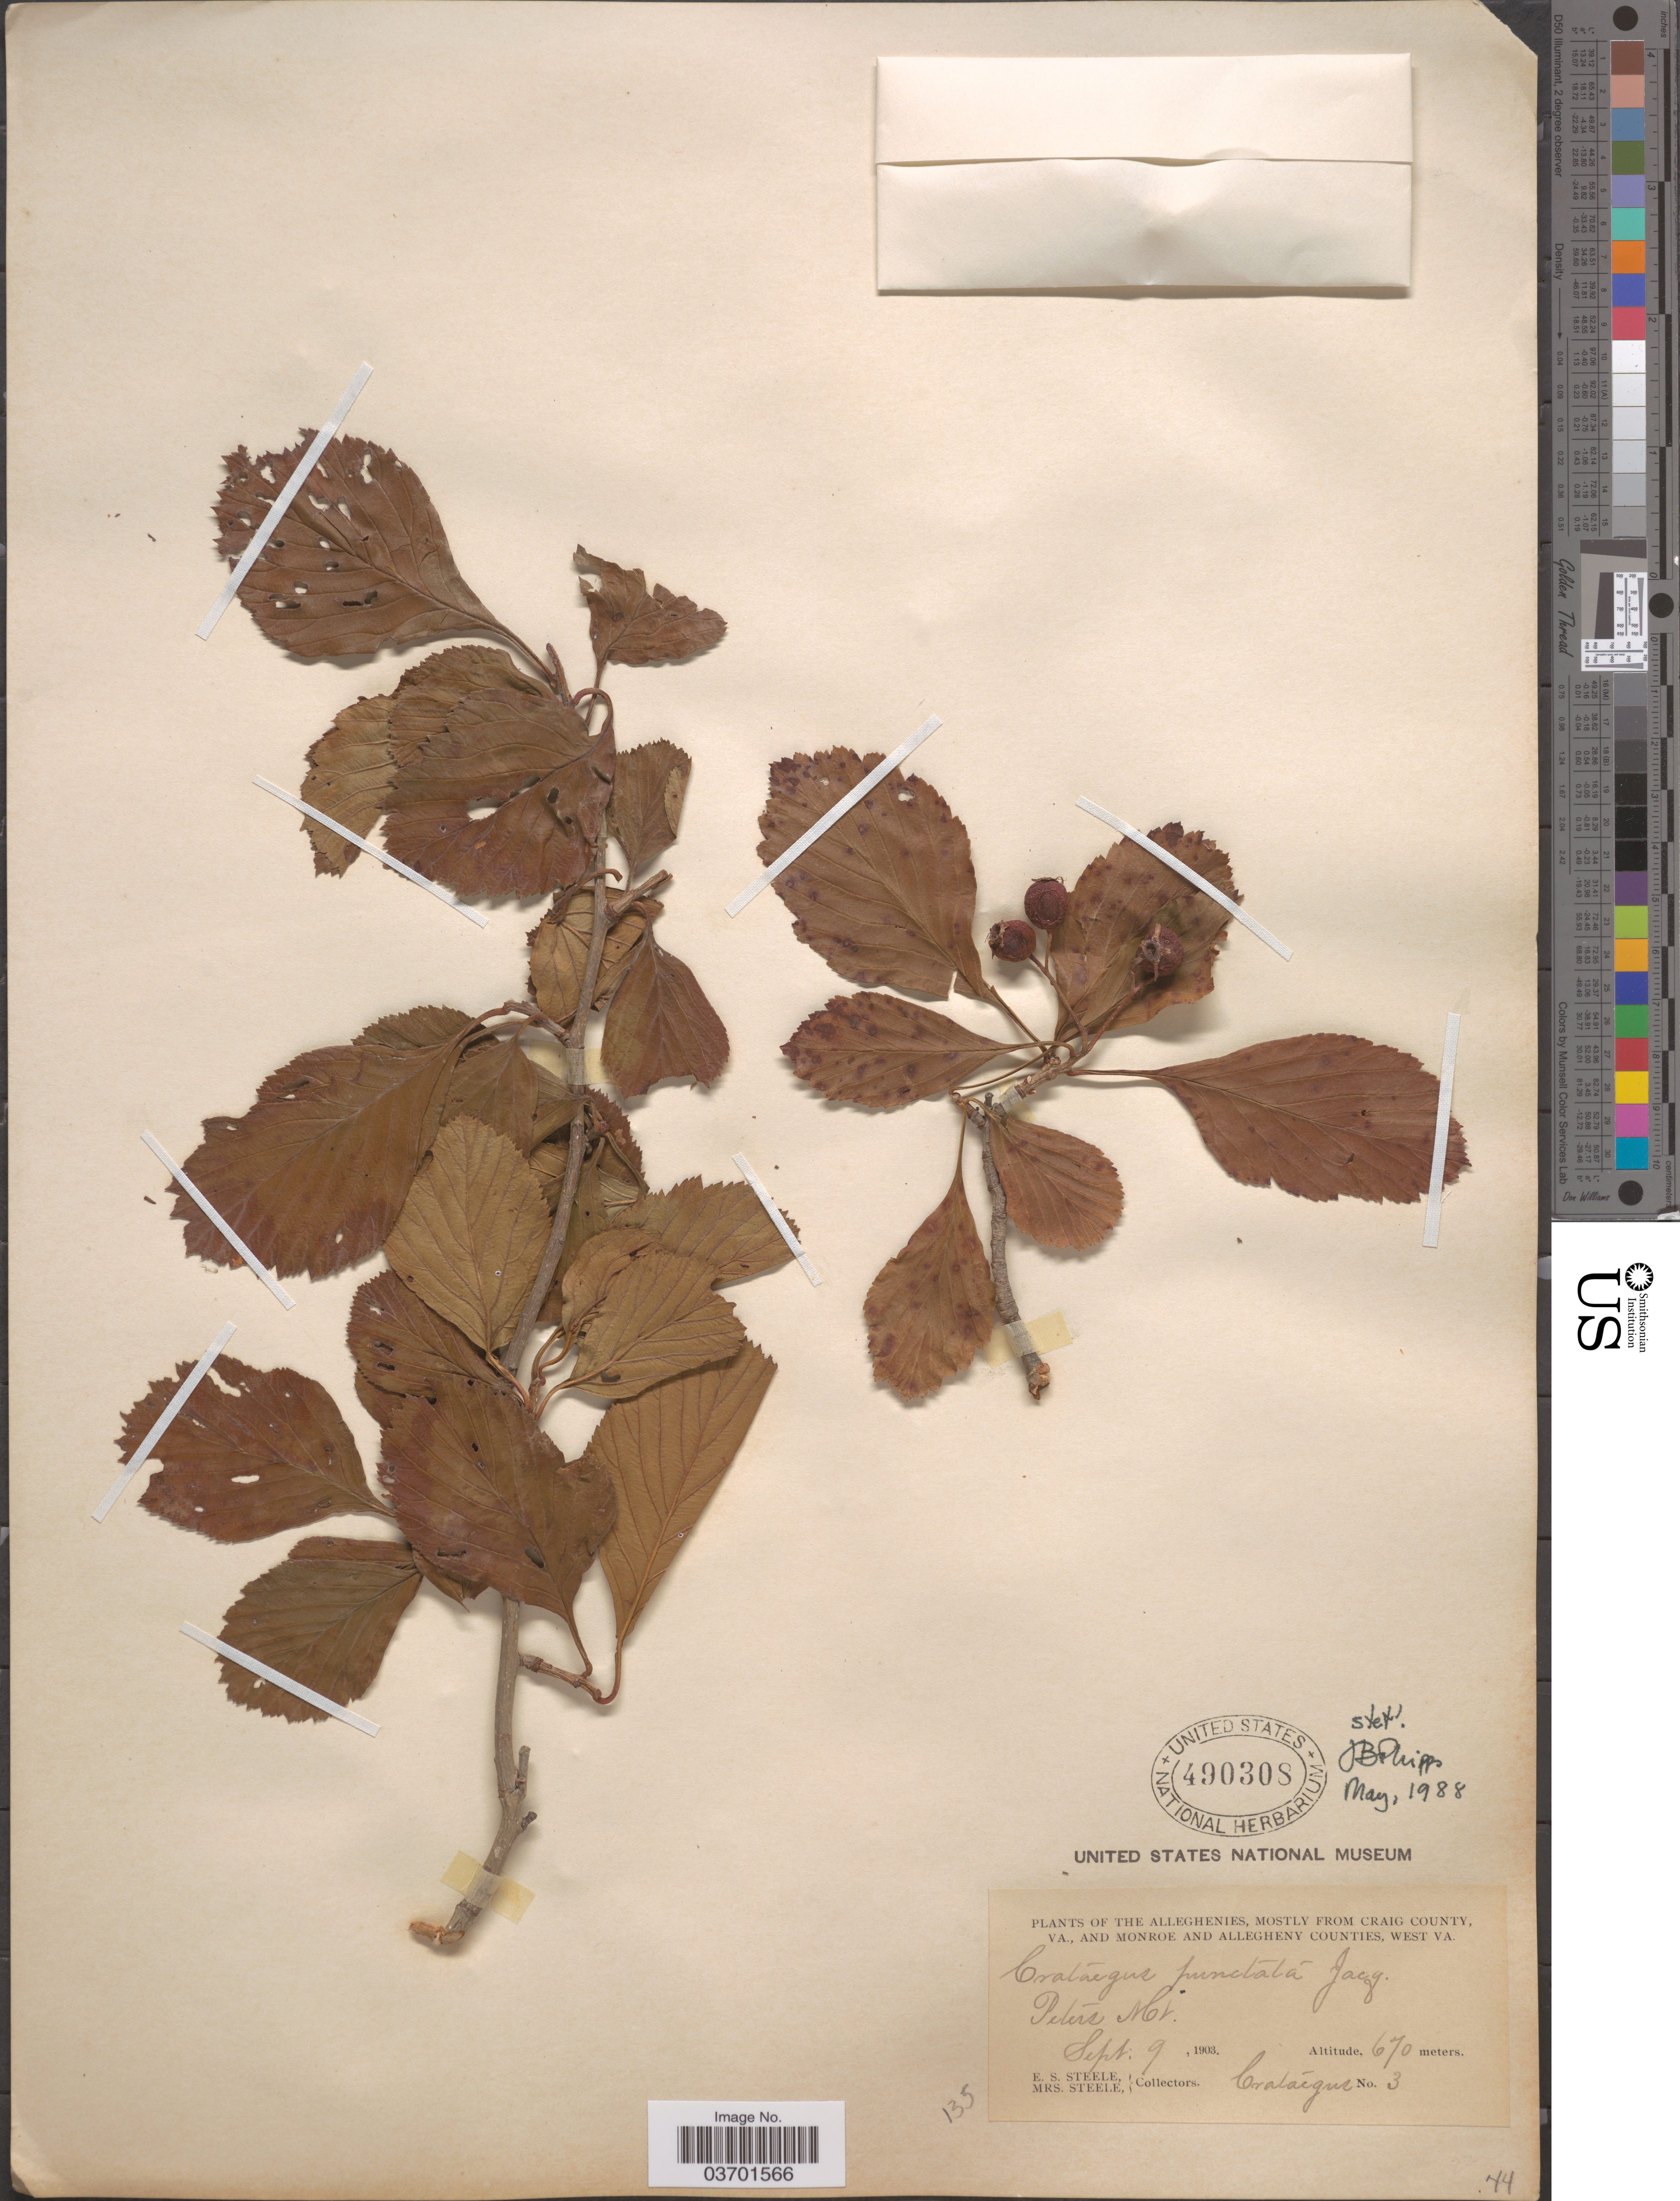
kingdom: Plantae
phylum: Tracheophyta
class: Magnoliopsida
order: Rosales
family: Rosaceae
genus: Crataegus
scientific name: Crataegus punctata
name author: Jacq.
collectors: E. Steele & Mrs. E. S. Steele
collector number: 3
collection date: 1903-09-09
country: United States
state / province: Virginia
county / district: Craig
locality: The Alleghenies, mostly from Craig County, Va., and Monroe and Allegheny Counties, West Va. Peters Mt.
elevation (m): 670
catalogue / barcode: US 490308